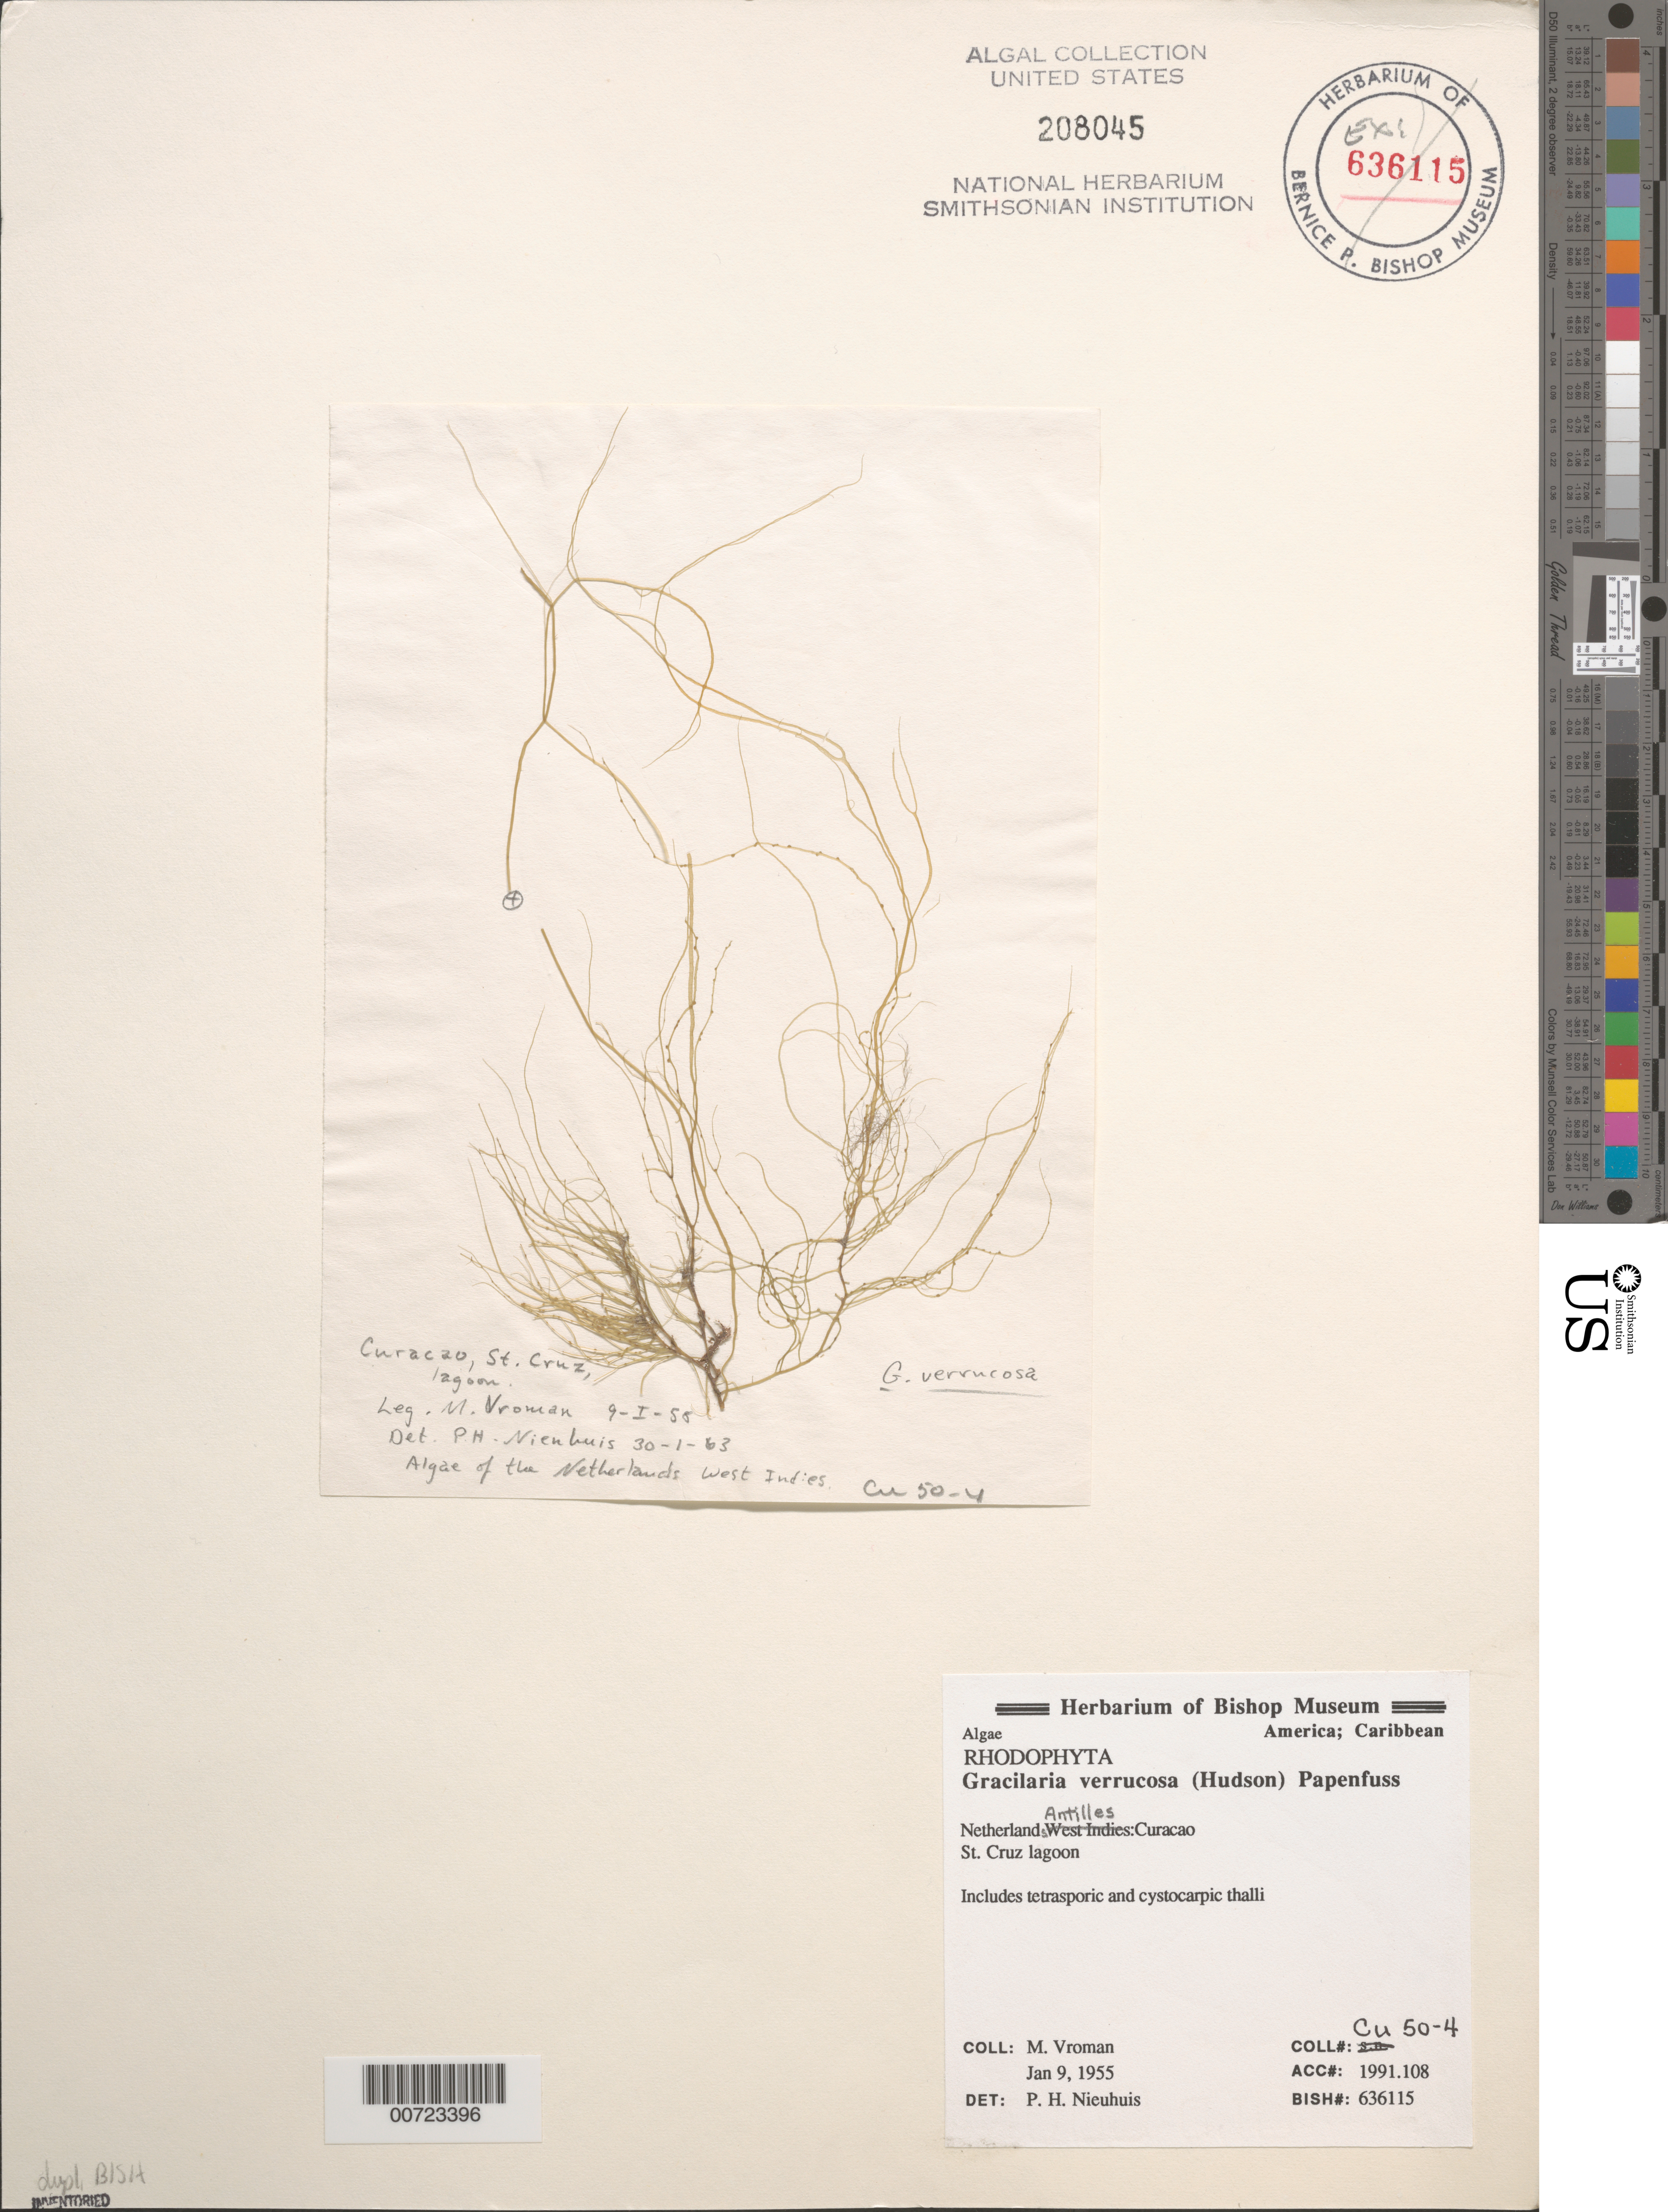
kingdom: Plantae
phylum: Rhodophyta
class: Florideophyceae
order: Gracilariales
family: Gracilariaceae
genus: Gracilariopsis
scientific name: Gracilariopsis longissima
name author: (S.G. Gmel.) Steentoft et al.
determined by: Algae name updating Project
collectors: M. Vroman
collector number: Cu 50-4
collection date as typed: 09 Jan 1955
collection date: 1955-01-09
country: Curaçao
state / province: ABC Islands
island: Curaçao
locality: St. Cruz lagoon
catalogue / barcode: US 208045